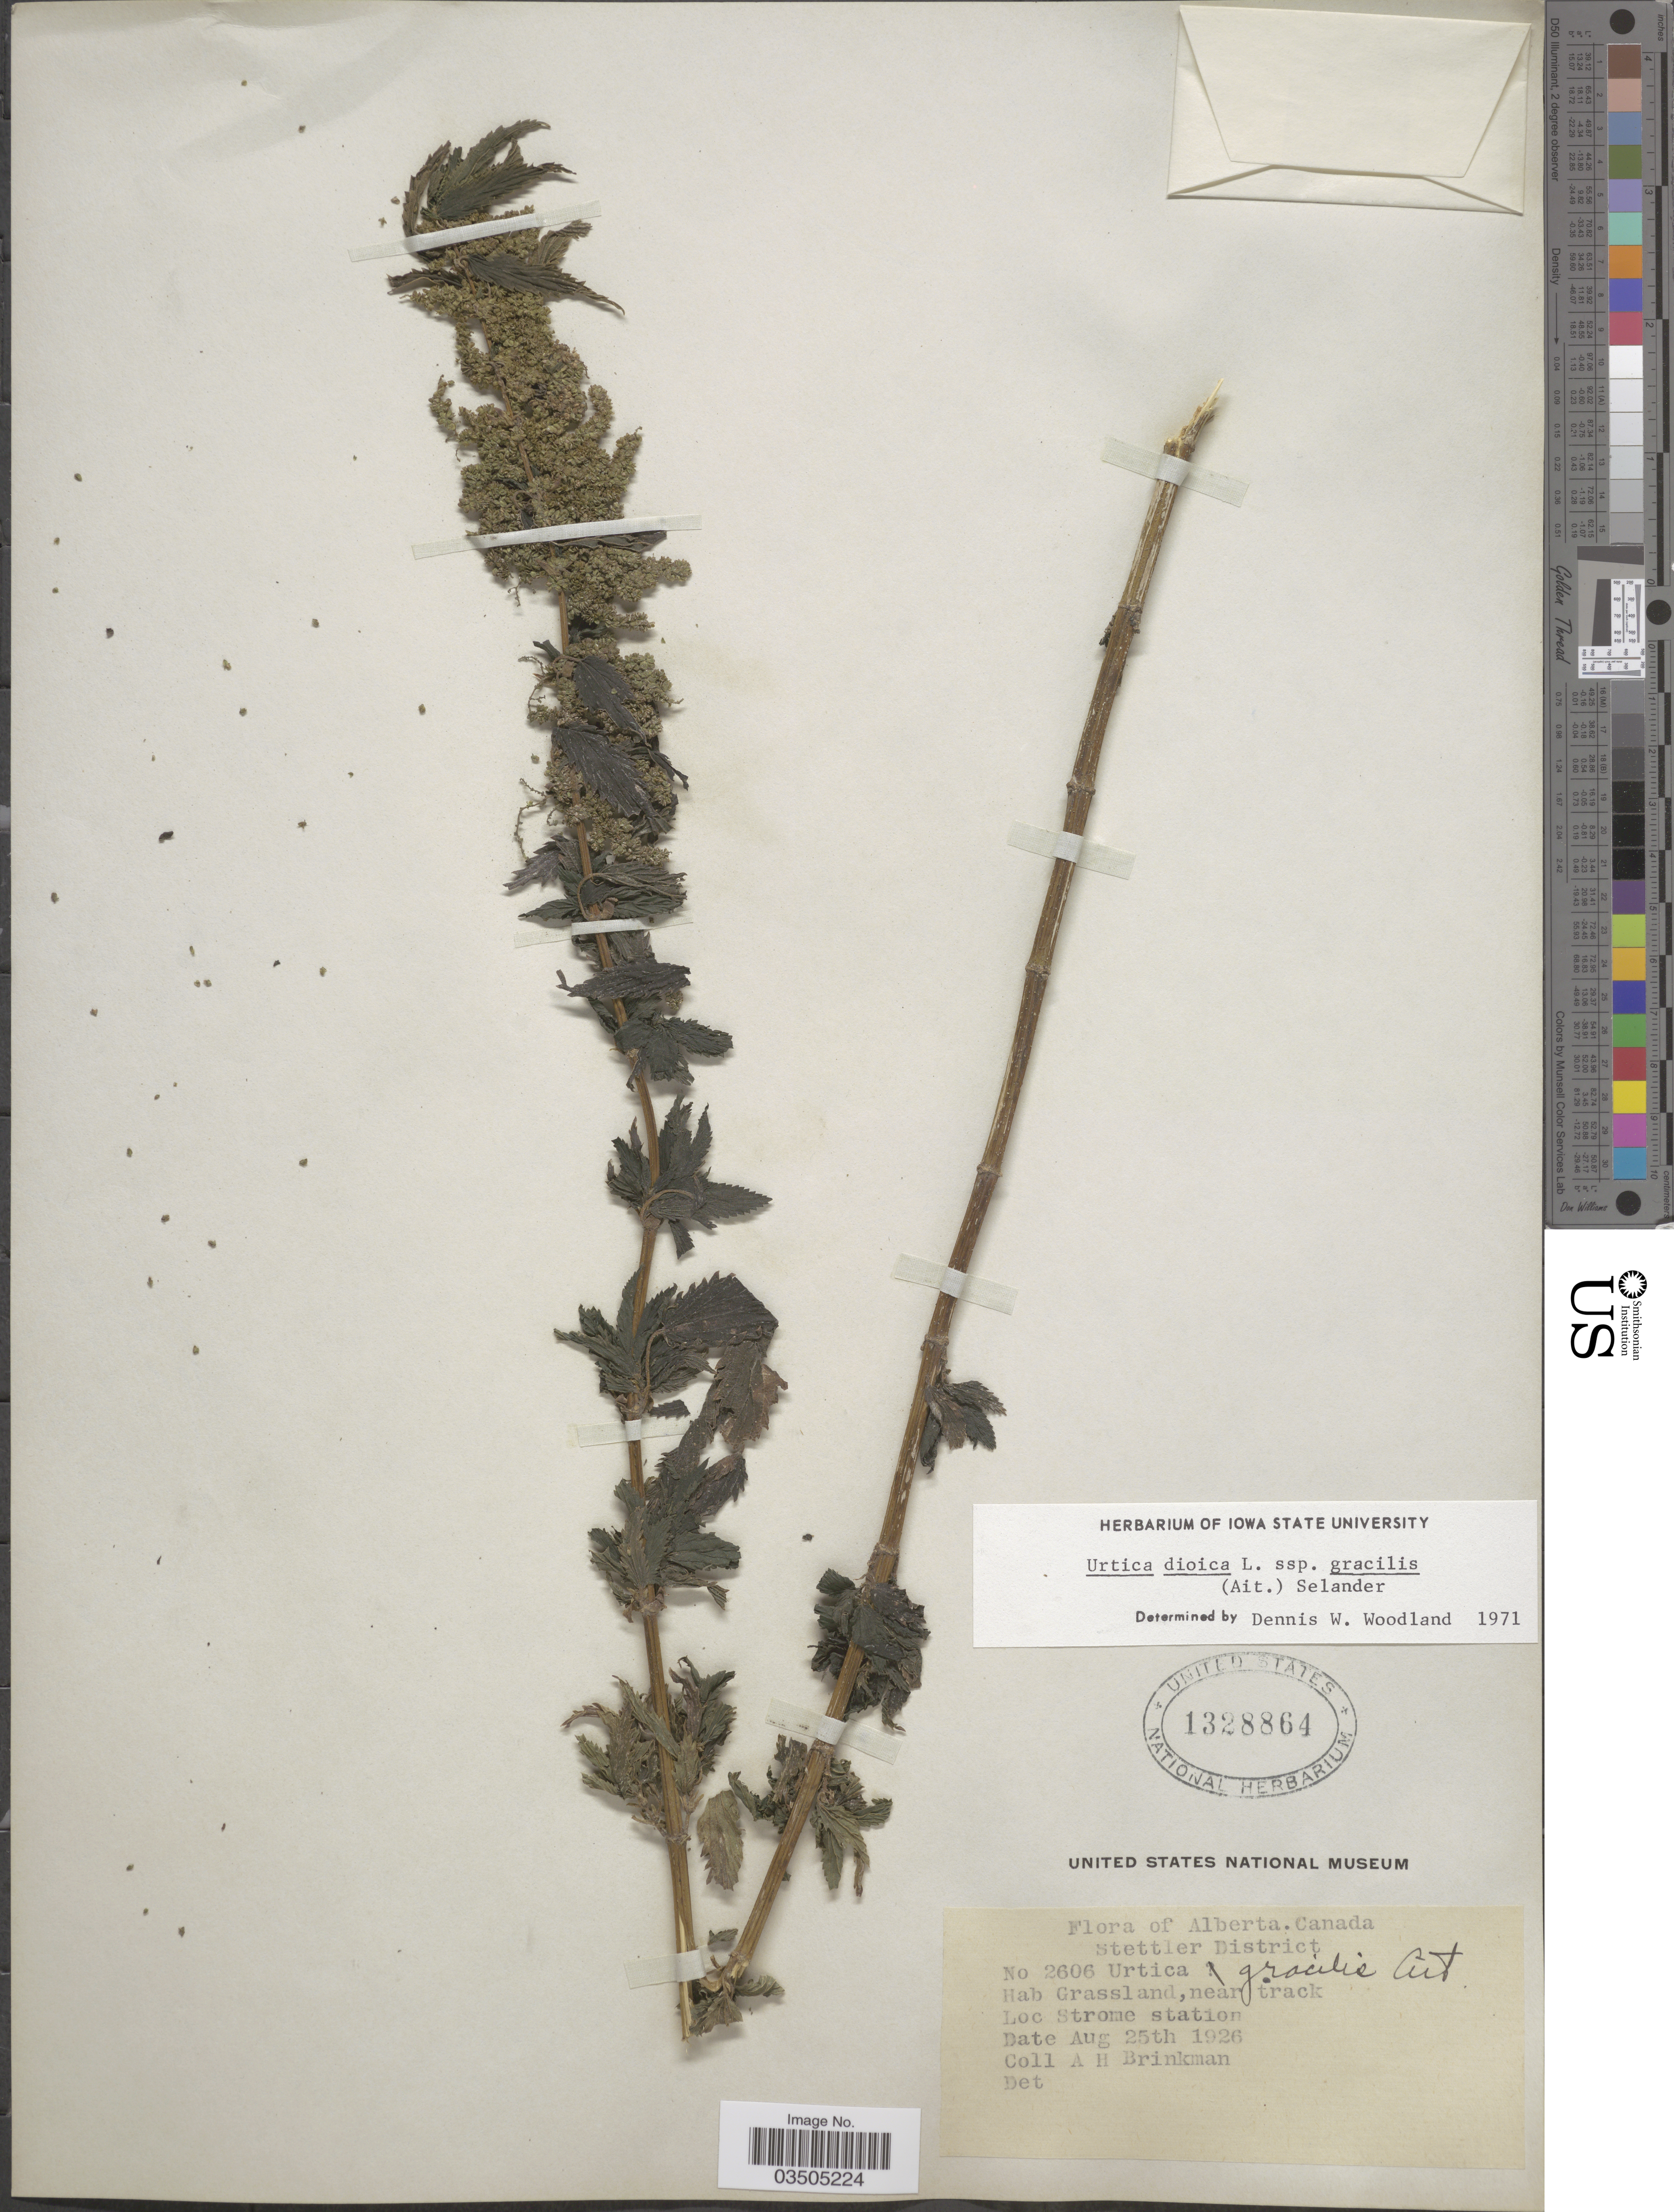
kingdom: Plantae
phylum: Tracheophyta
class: Magnoliopsida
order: Rosales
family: Urticaceae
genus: Urtica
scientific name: Urtica dioica subsp. gracilis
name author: L.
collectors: A. Brinkman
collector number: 2606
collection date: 1926-08-25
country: Canada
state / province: Alberta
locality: Stettler District. Strome station.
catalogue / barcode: US 1328864